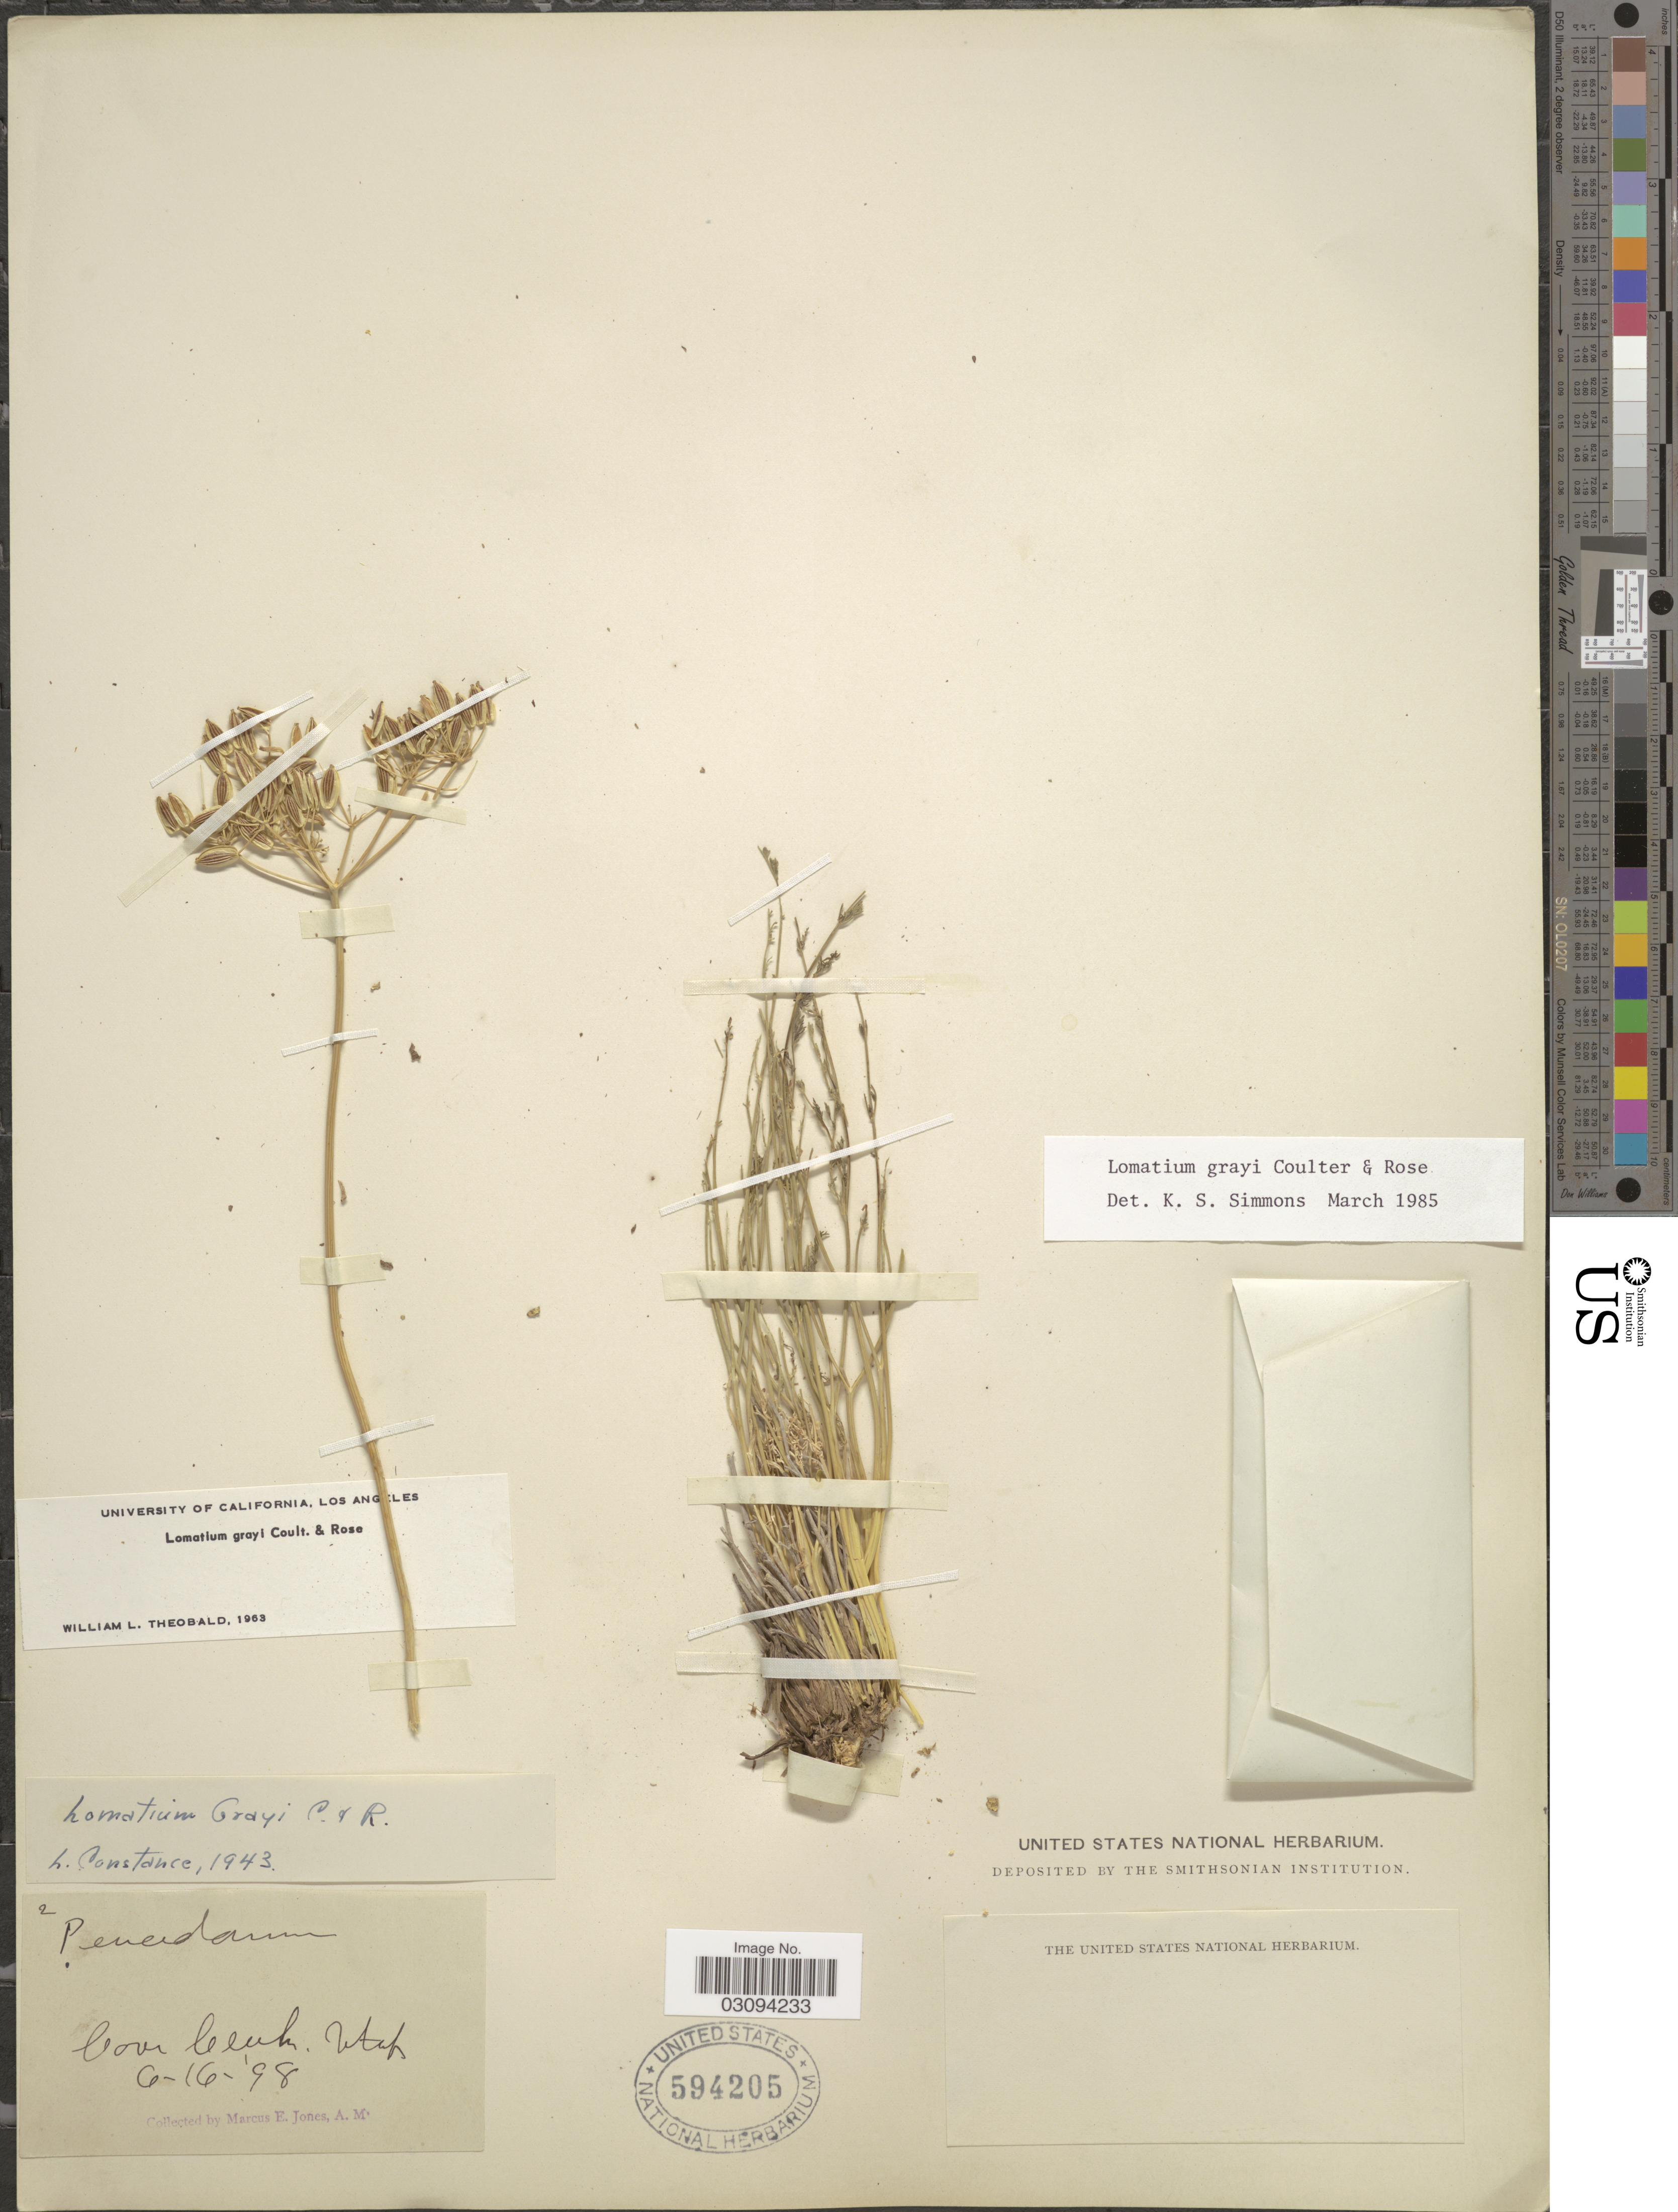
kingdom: Plantae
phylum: Tracheophyta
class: Magnoliopsida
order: Apiales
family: Apiaceae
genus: Lomatium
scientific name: Lomatium grayi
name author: (J.M. Coult. & Rose) J.M. Coult. & Rose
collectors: M. E. Jones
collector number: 2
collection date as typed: Transcribed d/m/y: 16/6/98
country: United States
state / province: Utah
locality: Cove Creek.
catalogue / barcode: US 594205